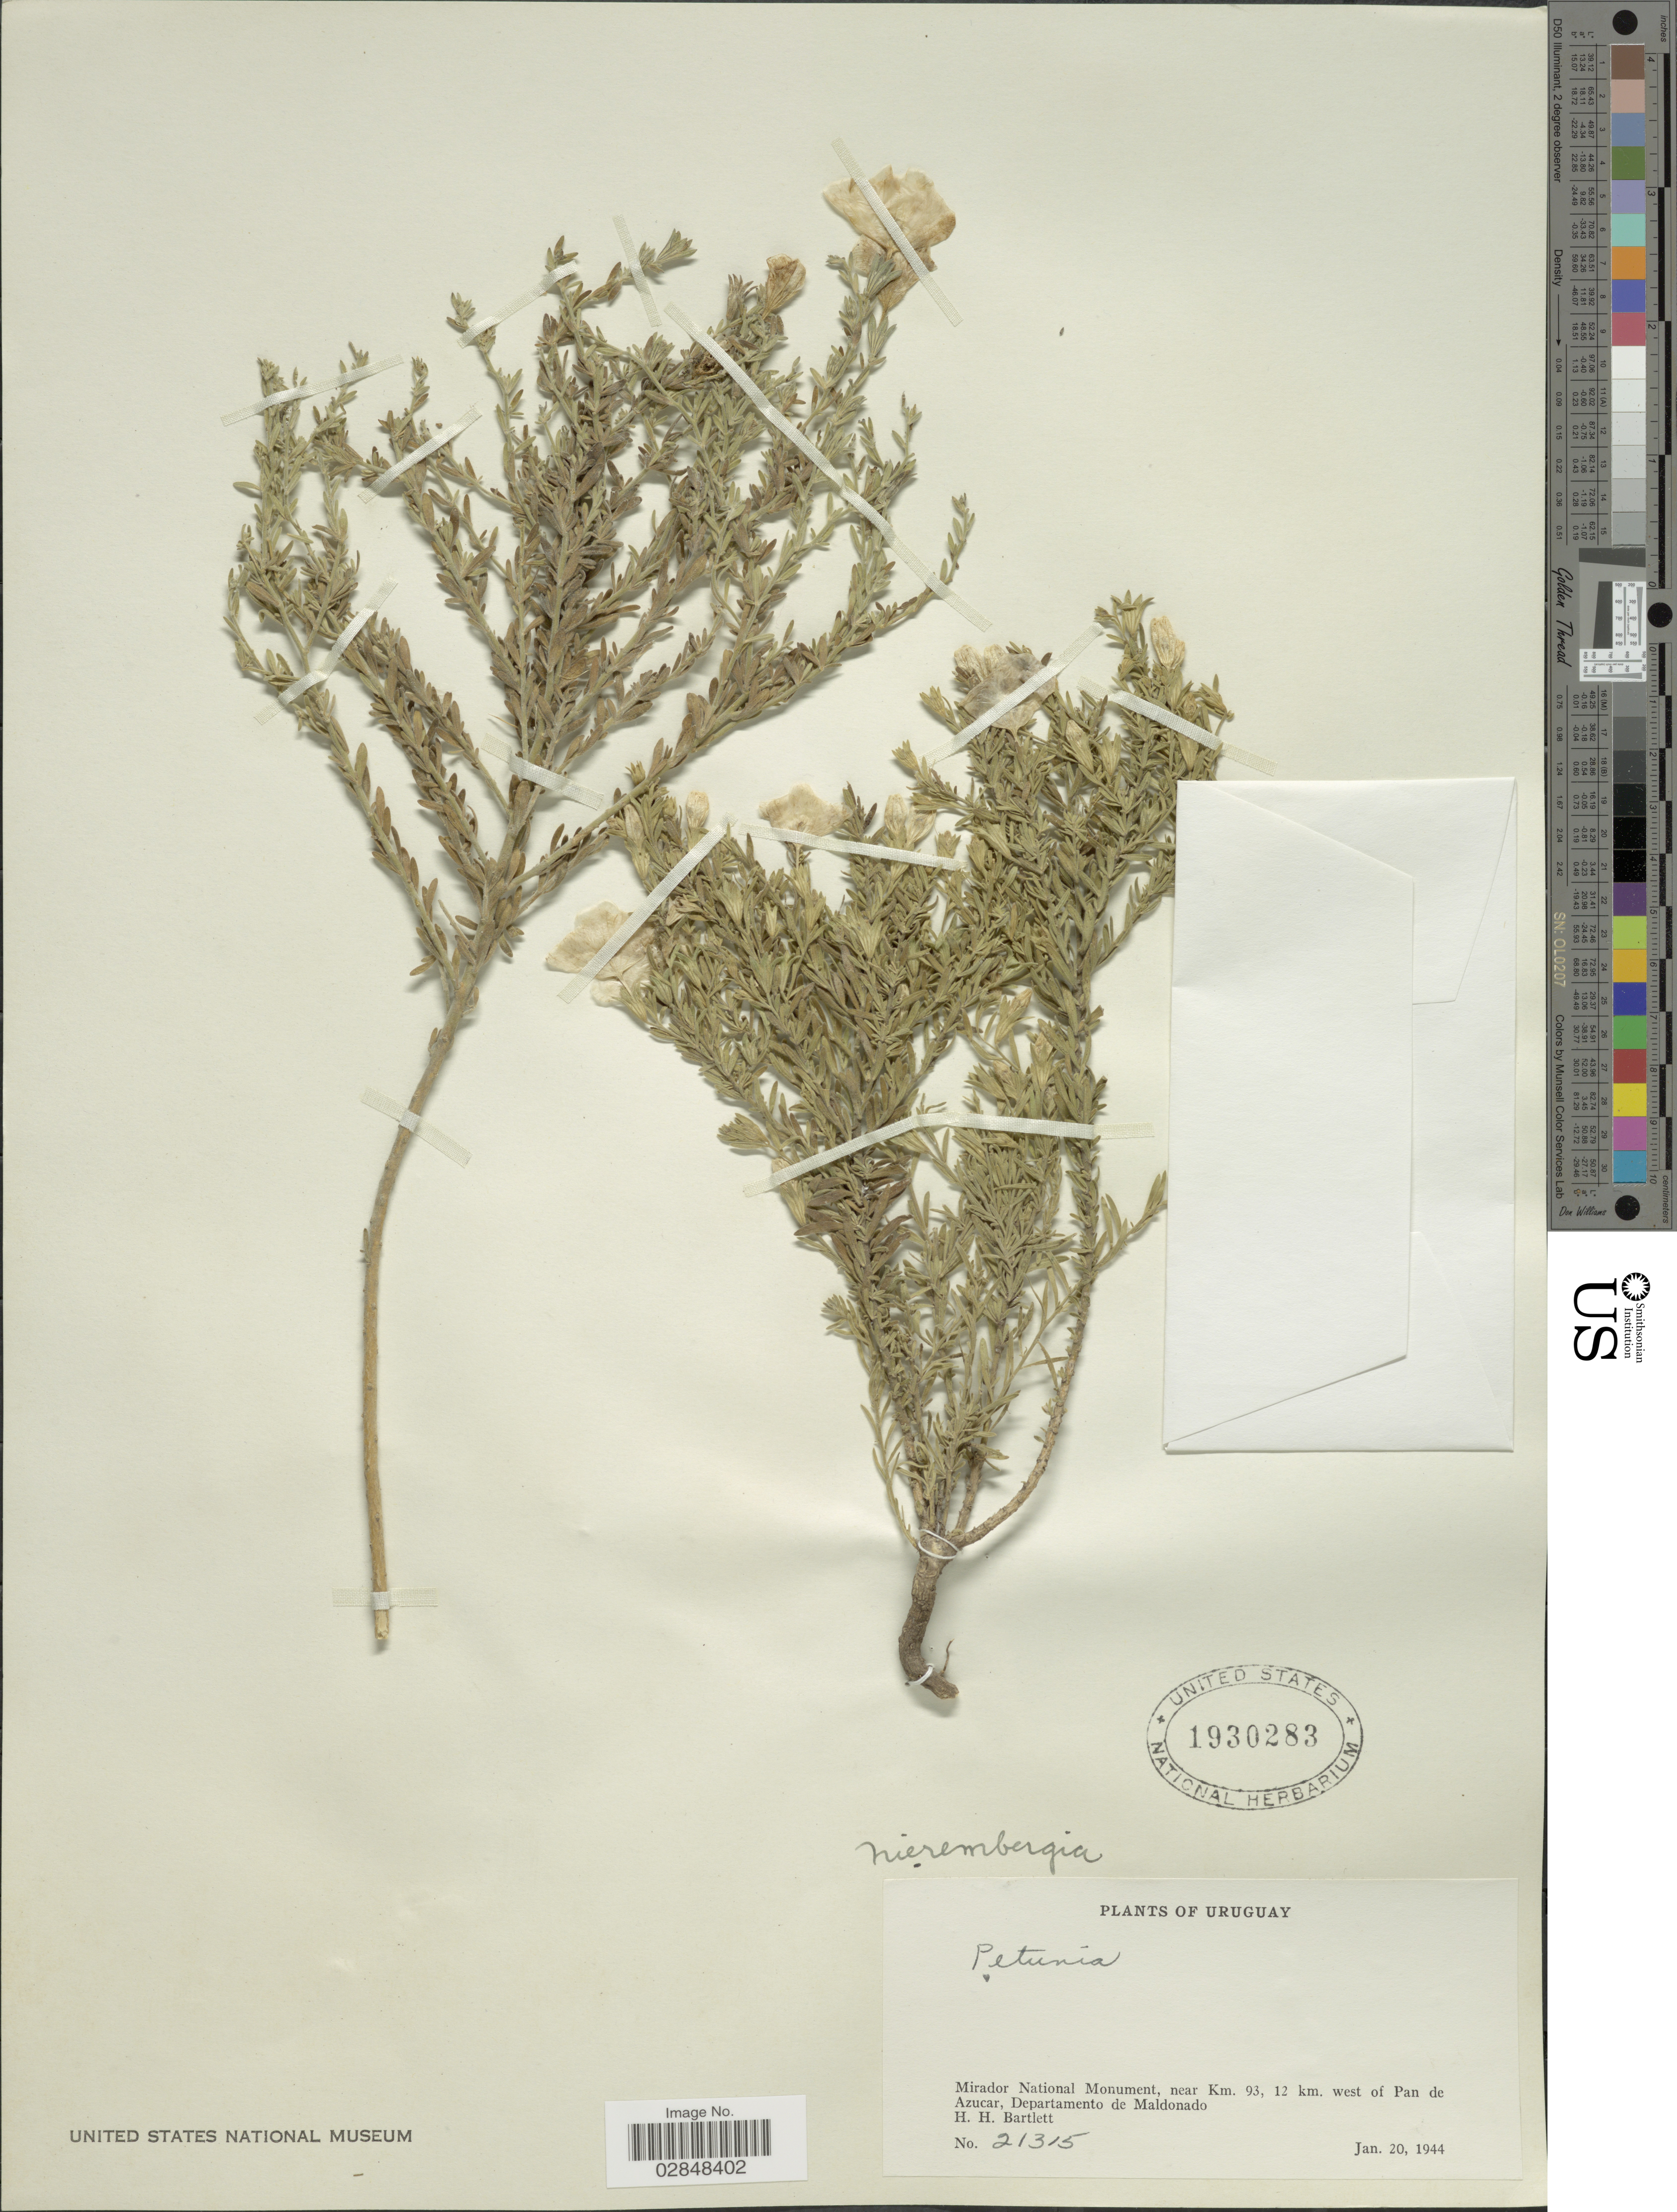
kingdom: Plantae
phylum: Tracheophyta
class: Magnoliopsida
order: Solanales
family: Solanaceae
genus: Nierembergia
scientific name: Nierembergia sp.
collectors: H. H. Bartlett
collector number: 21315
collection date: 1944-01-20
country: Uruguay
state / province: Maldonado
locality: Mirador National Monument, near Km. 93, 12 km. west of pan de Azucar, Departamento de Maldonado.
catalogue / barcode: US 1930283